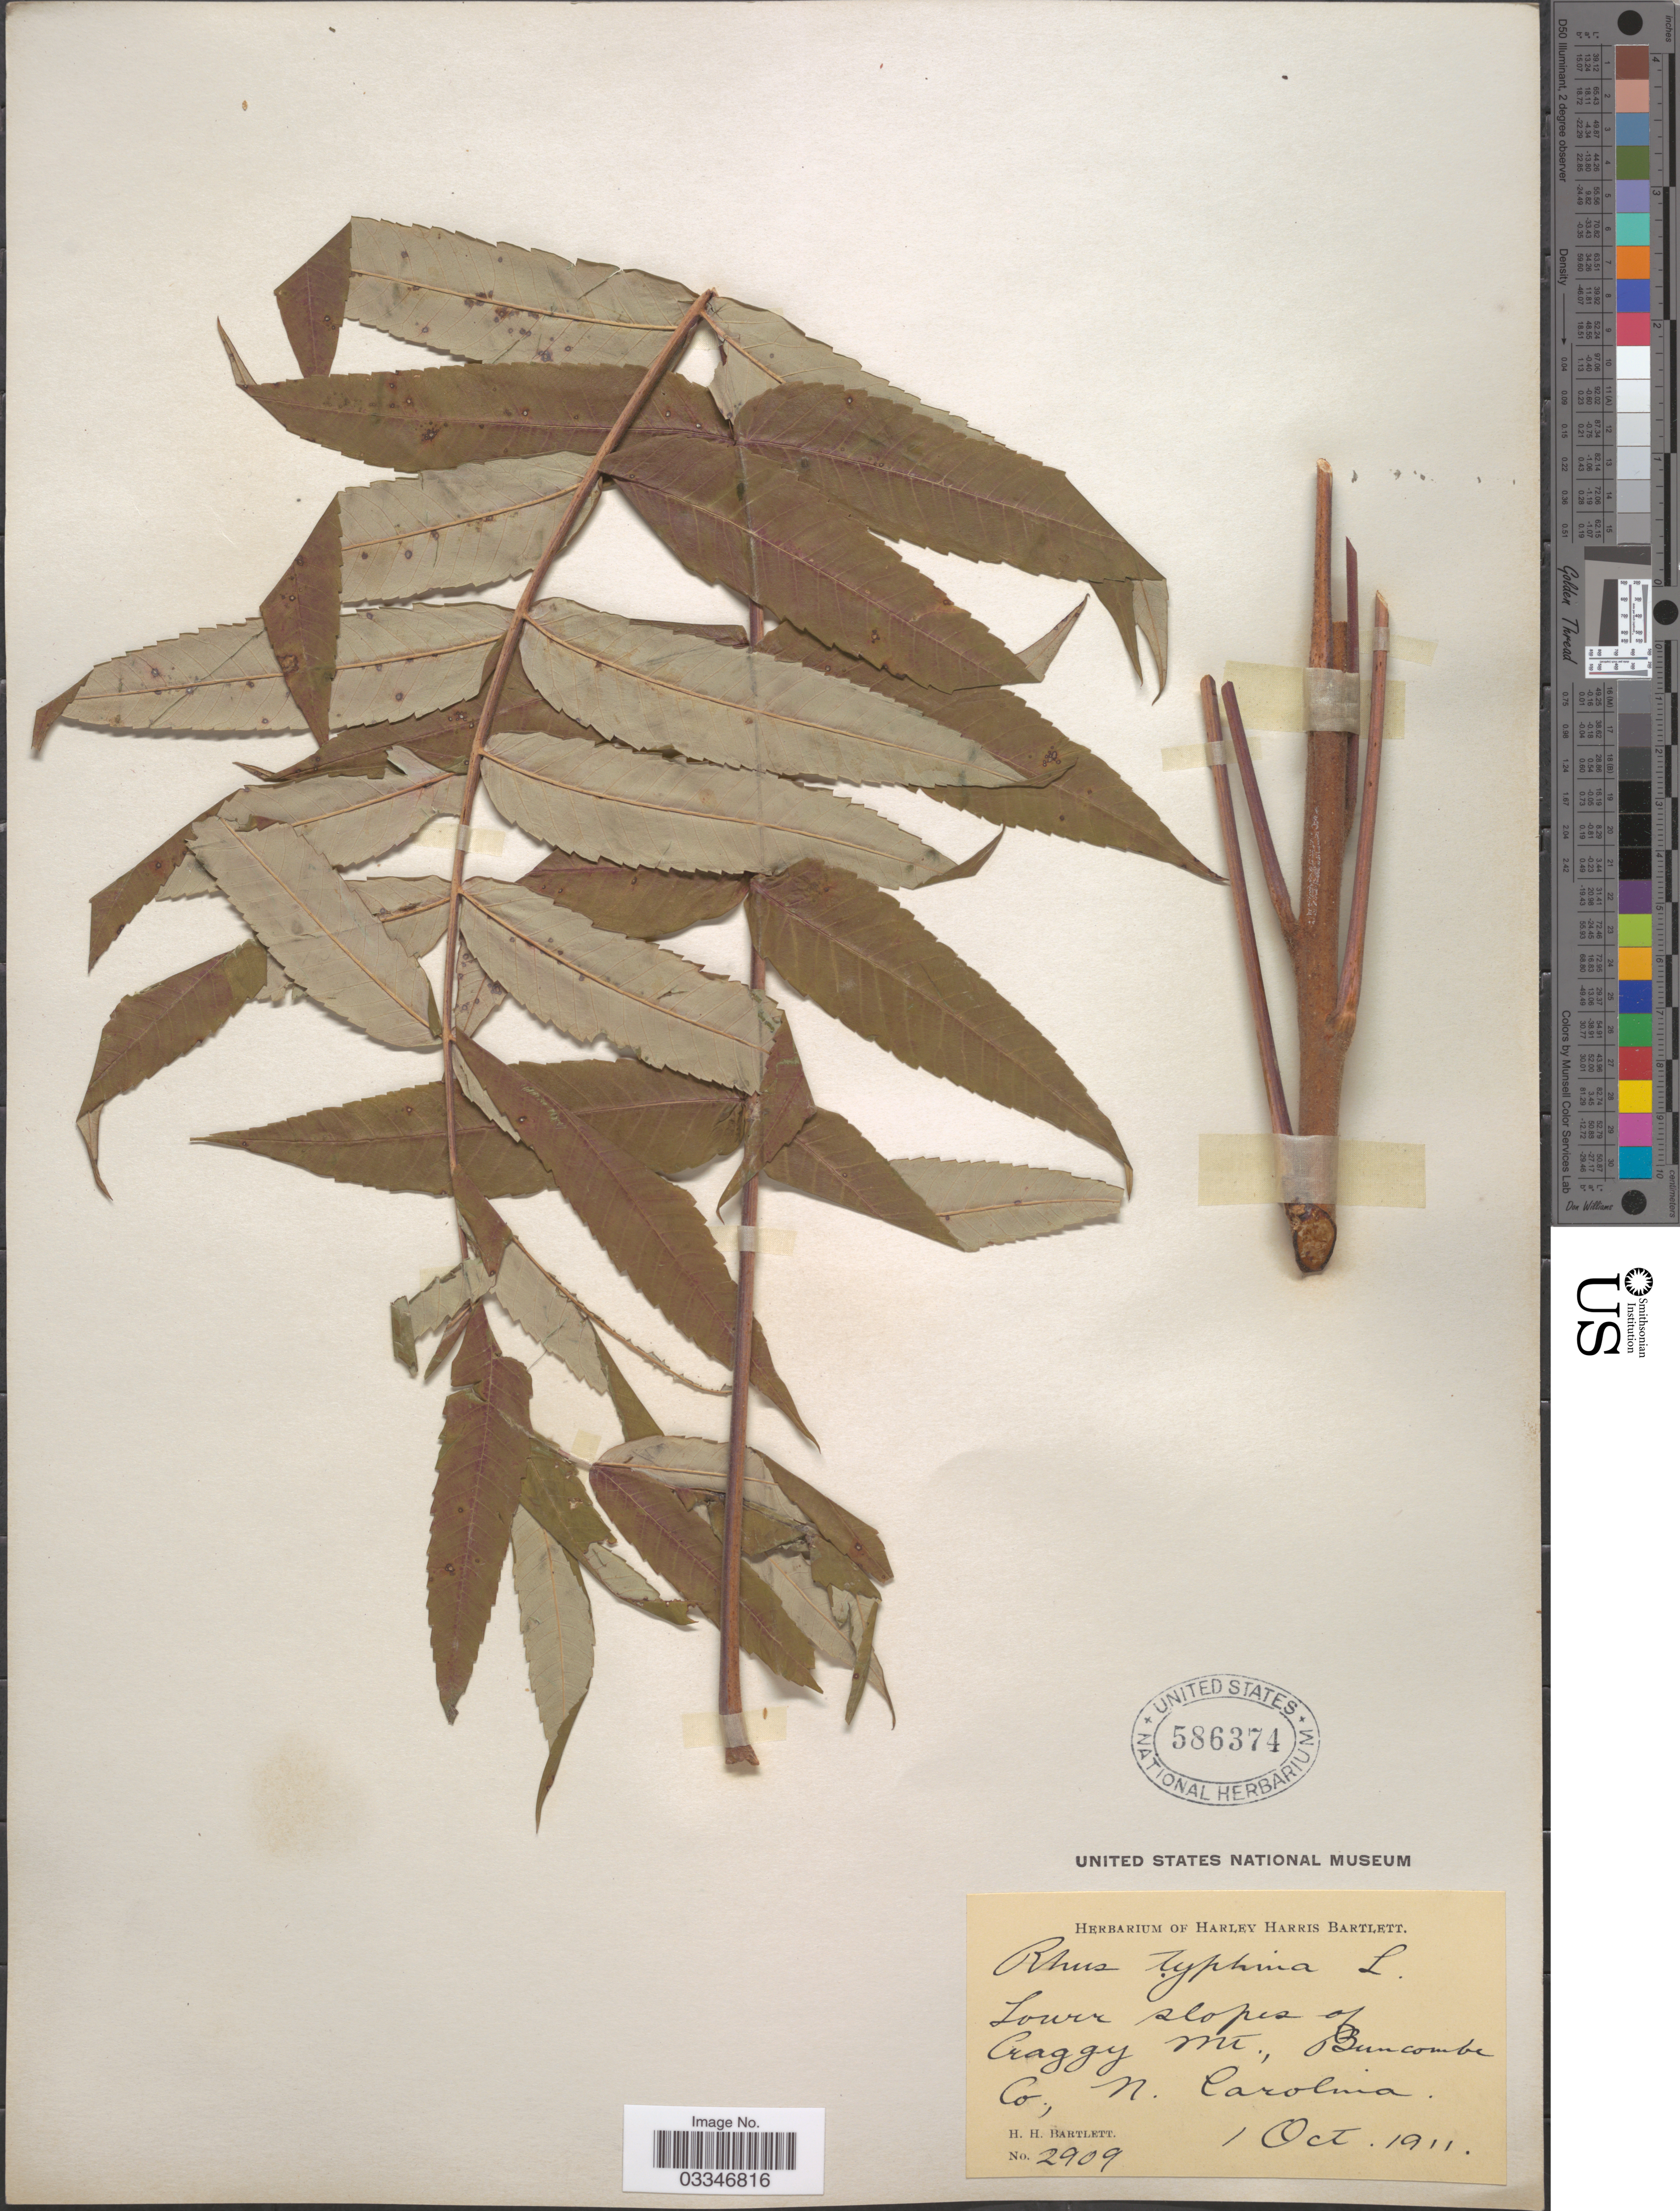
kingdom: Plantae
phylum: Tracheophyta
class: Magnoliopsida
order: Sapindales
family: Anacardiaceae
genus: Rhus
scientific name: Rhus typhina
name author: L.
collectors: H. H. Bartlett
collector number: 2909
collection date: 1911-10-01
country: United States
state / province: North Carolina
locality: Lower slopes of Craggy Mt. Buncombe Co.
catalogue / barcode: US 586374